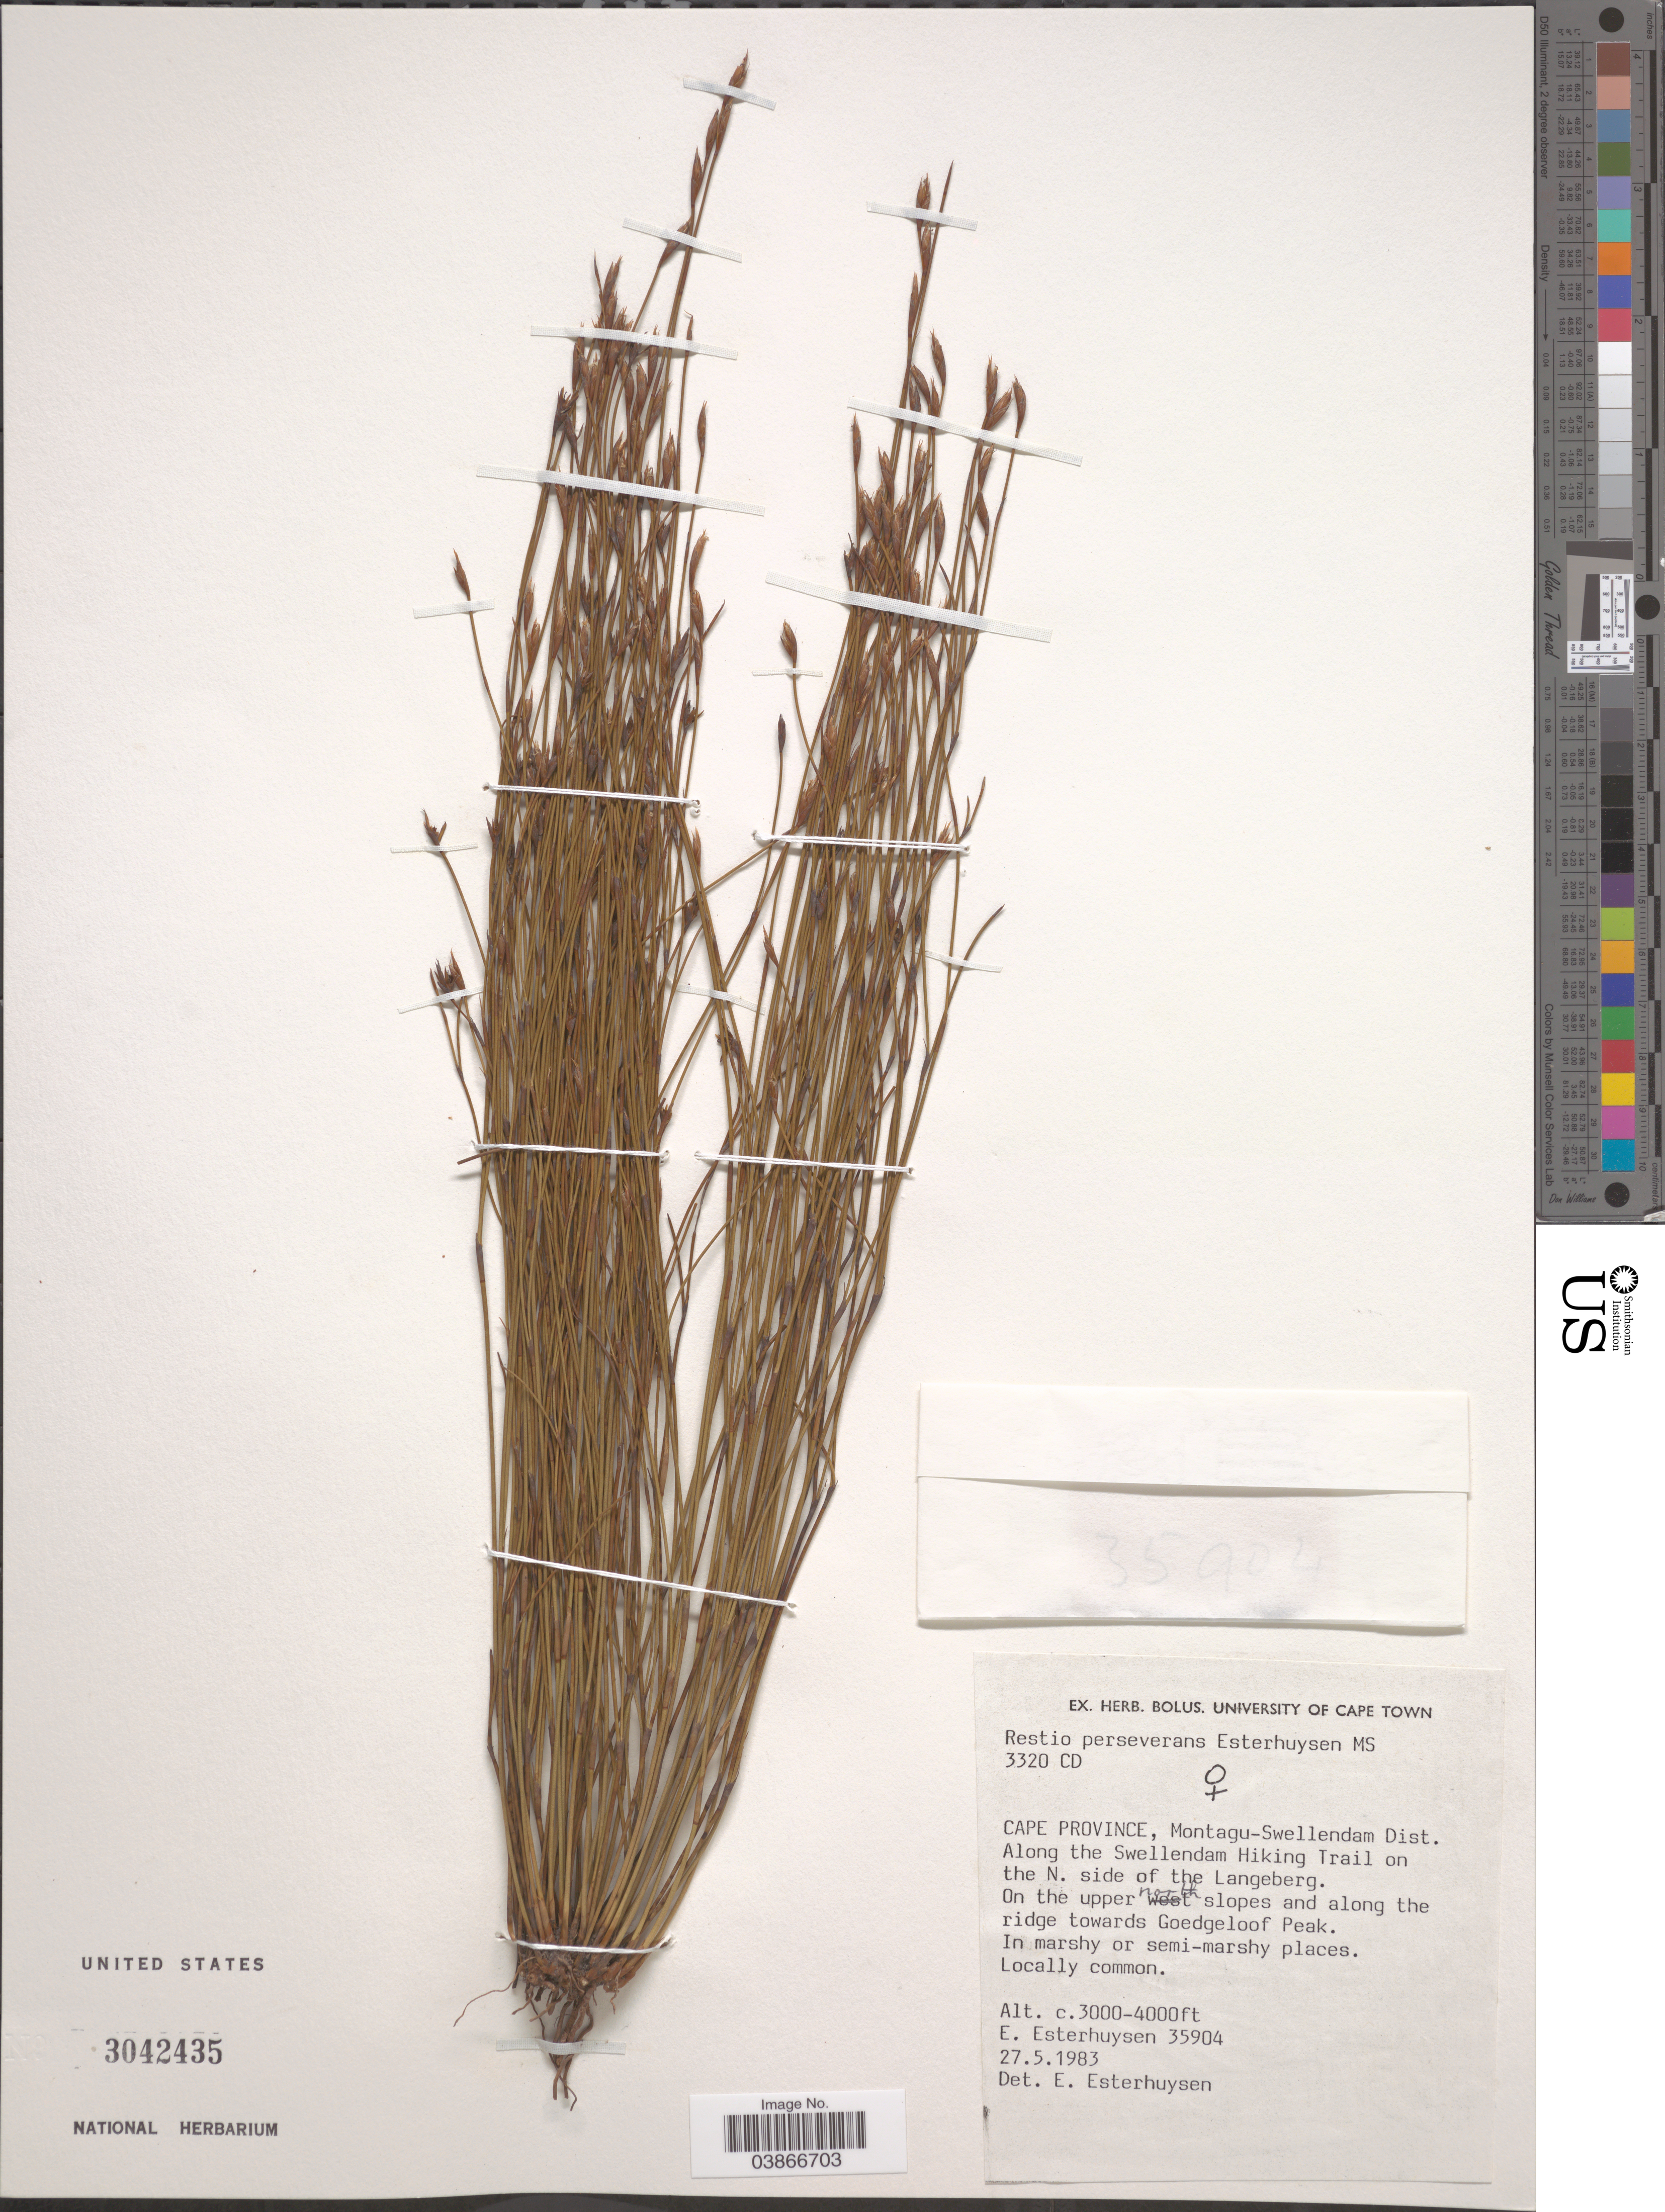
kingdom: Plantae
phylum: Tracheophyta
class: Liliopsida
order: Poales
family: Restionaceae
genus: Restio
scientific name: Restio perseverans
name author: Esterh.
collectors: E. E. Esterhuysen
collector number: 35904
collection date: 1983-05-27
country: South Africa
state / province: Western Cape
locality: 3320 CD. Montagu-Swellendam Dist. Along the Swellendam hiking Trail on the N. side of the Langeberg. On the upper north slopes and along the ridge towards Goedgeloof Peak.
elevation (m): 914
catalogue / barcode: US 3042435